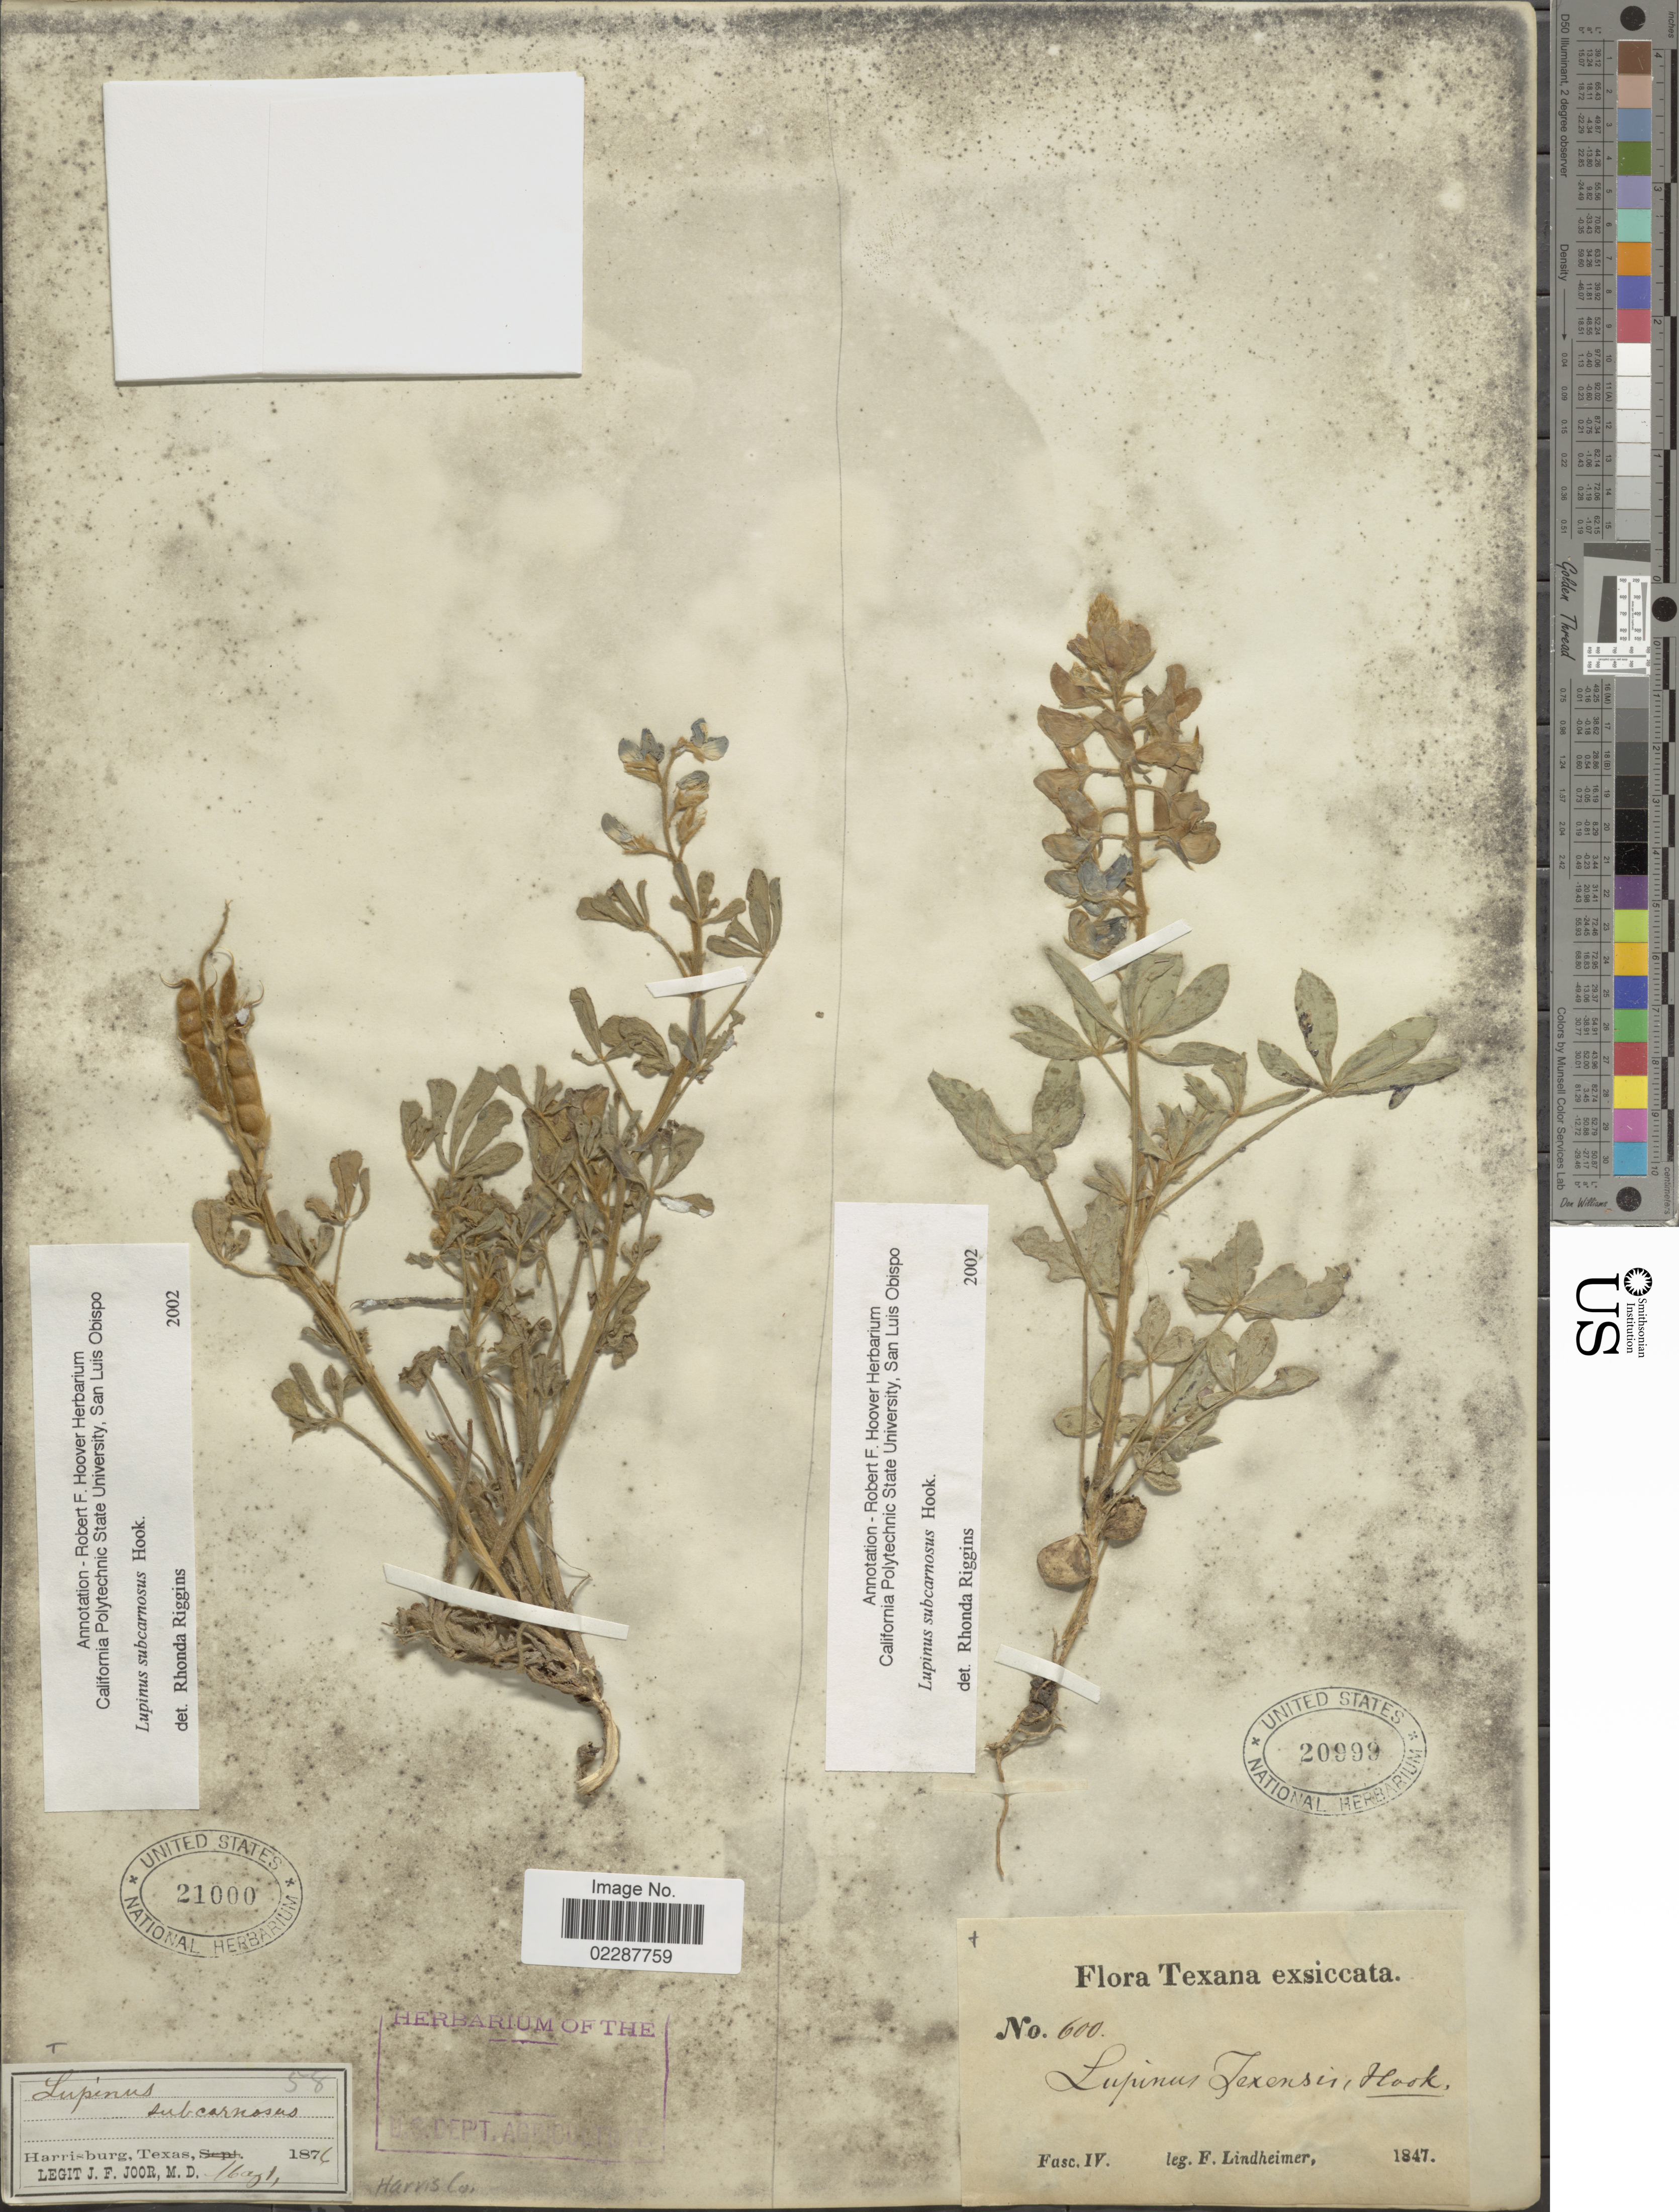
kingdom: Plantae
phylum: Tracheophyta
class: Magnoliopsida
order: Fabales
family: Fabaceae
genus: Lupinus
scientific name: Lupinus subcarnosus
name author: Hook.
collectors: F. Lindheimer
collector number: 600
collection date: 1847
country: United States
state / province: Texas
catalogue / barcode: US 20999-2